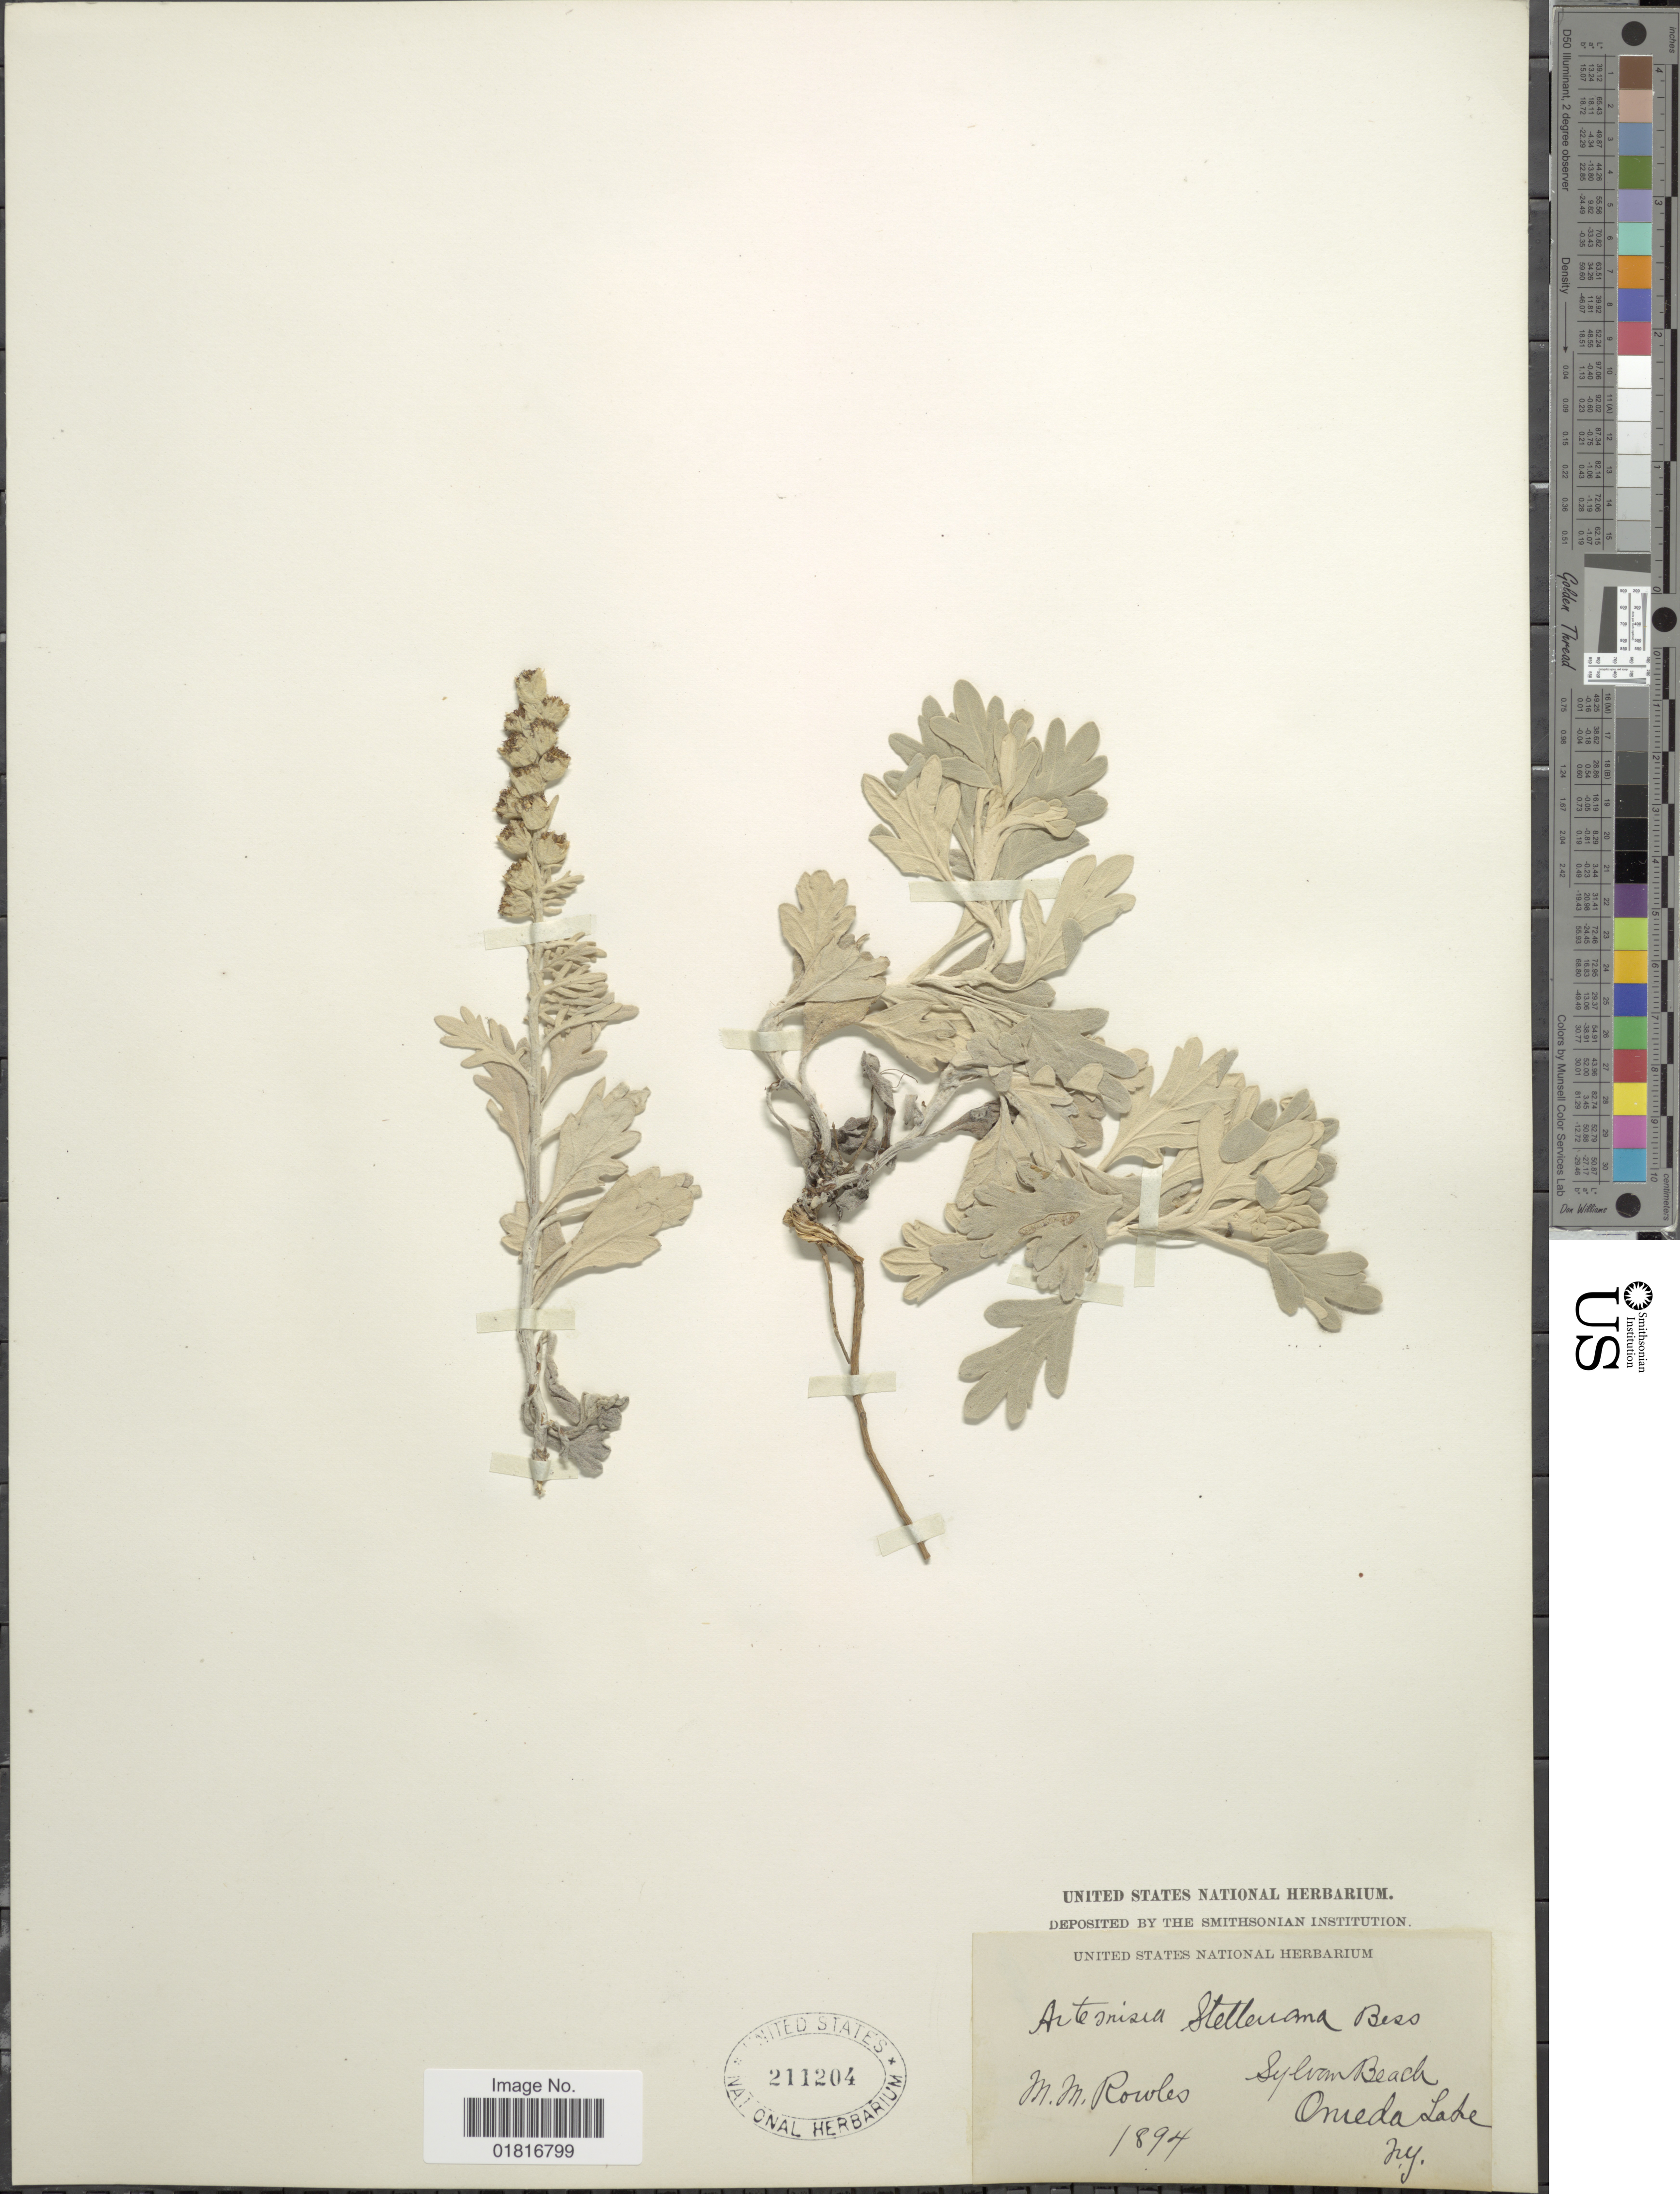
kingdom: Plantae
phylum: Tracheophyta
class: Magnoliopsida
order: Asterales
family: Asteraceae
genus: Artemisia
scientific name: Artemisia stelleriana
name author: Besser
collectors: M. Rowles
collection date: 1894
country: United States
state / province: New York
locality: Sylvan Beach, Omeda Lake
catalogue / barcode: US 211204